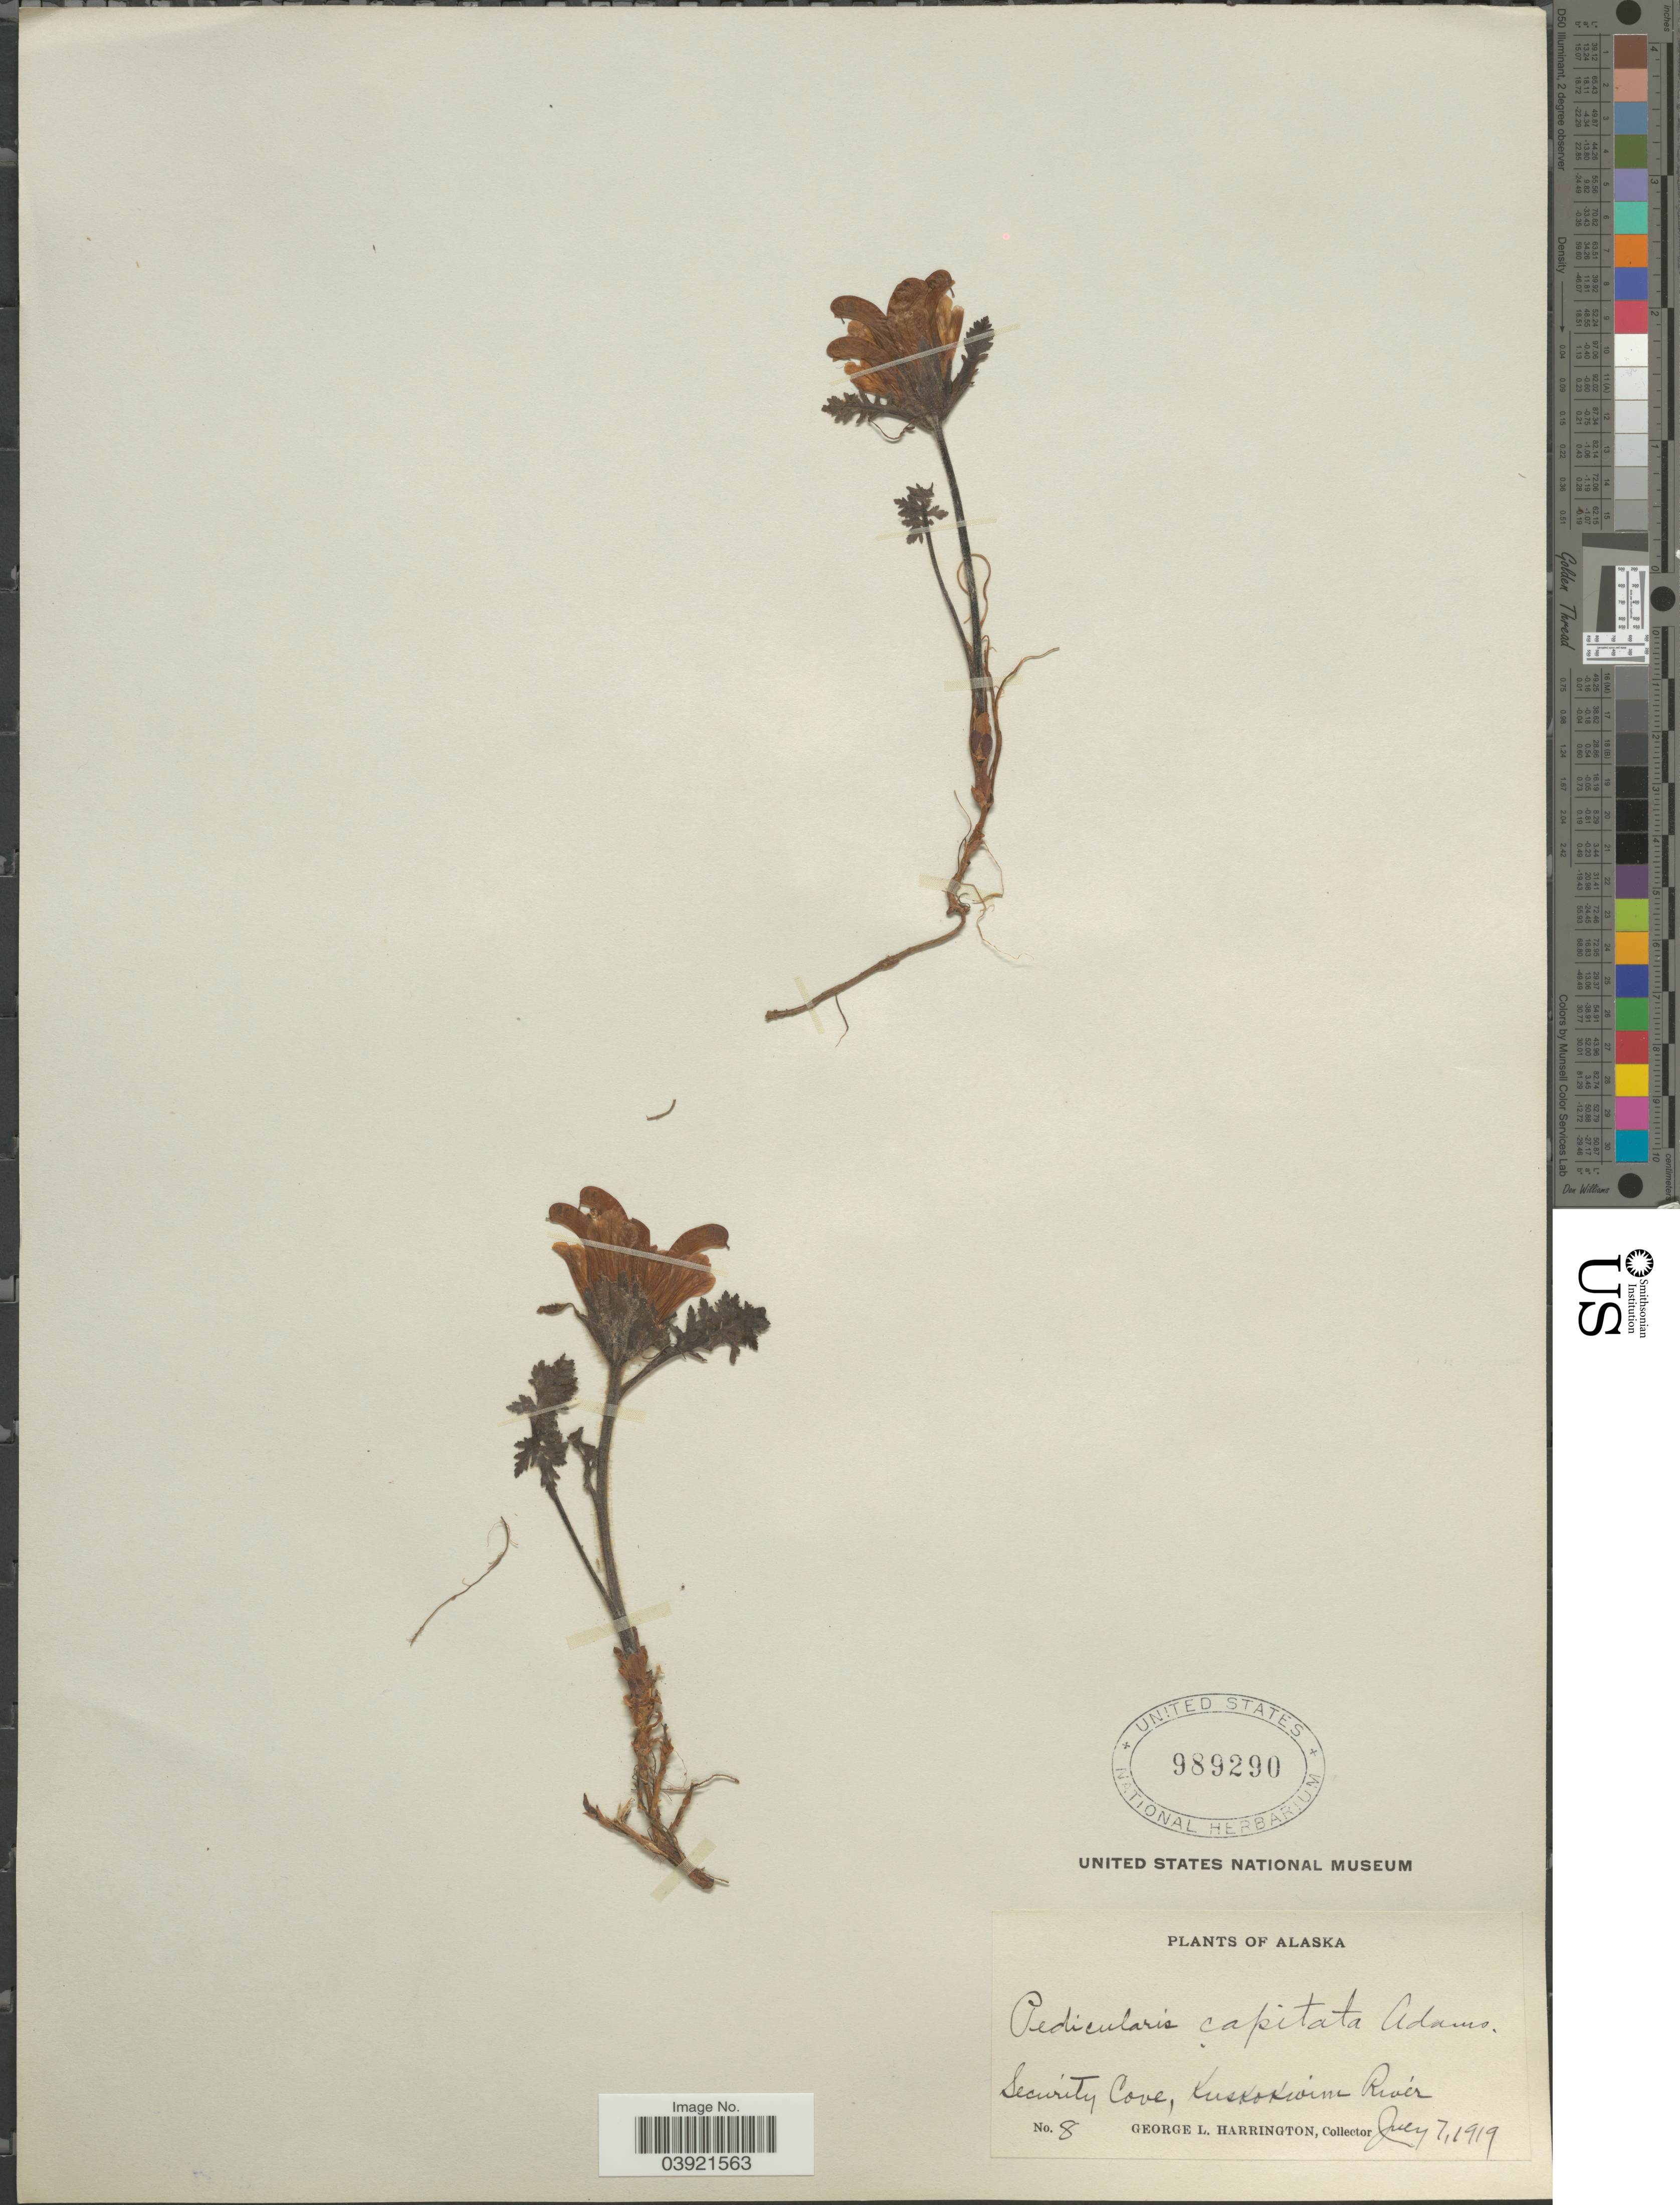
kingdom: Plantae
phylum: Tracheophyta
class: Magnoliopsida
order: Lamiales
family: Orobanchaceae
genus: Pedicularis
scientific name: Pedicularis capitata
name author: Adams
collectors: G. Harrington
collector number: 8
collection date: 1919-07-07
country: United States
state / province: Alaska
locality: Security Cove, Kuskokwim River.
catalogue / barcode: US 989290